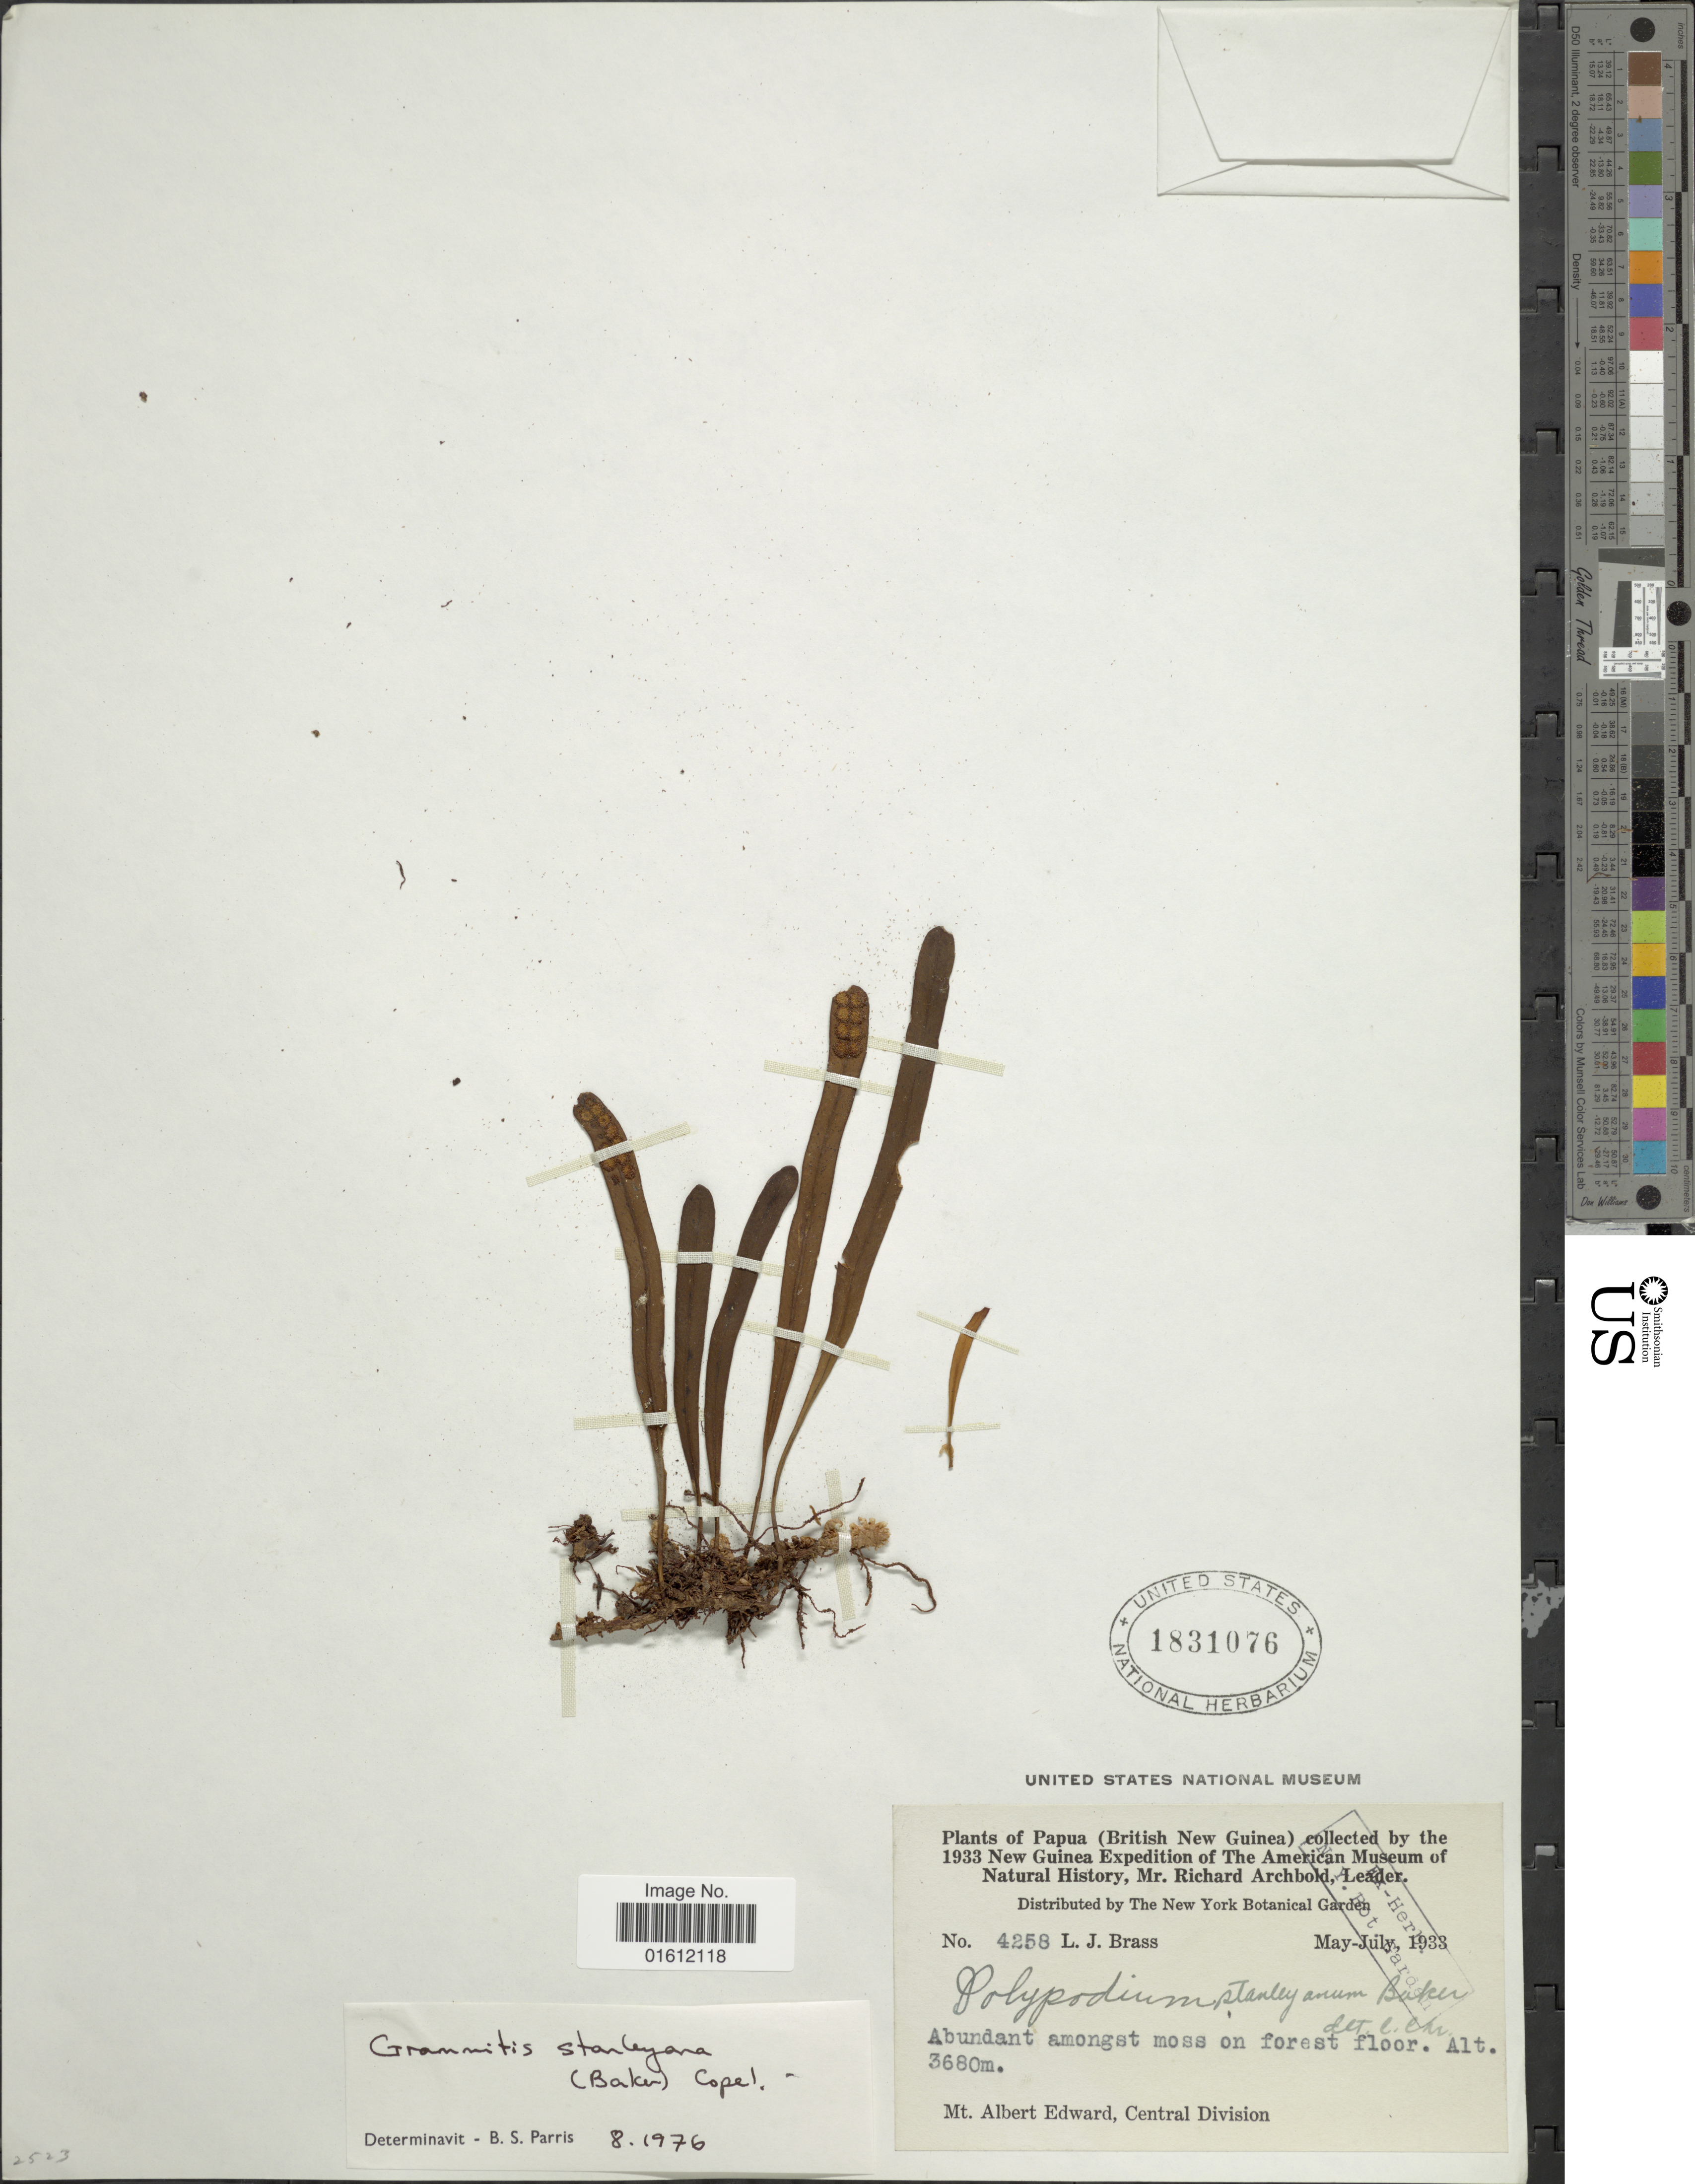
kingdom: Plantae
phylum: Tracheophyta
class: Polypodiopsida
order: Polypodiales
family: Polypodiaceae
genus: Oreogrammitis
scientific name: Oreogrammitis padangensis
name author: (Baker) Parris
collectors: L. J. Brass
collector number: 4258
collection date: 1933-05/1933-07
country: Papua New Guinea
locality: (British New Guinea), Mt Albert Edward, Central Division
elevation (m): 3680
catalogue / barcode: US 1831076